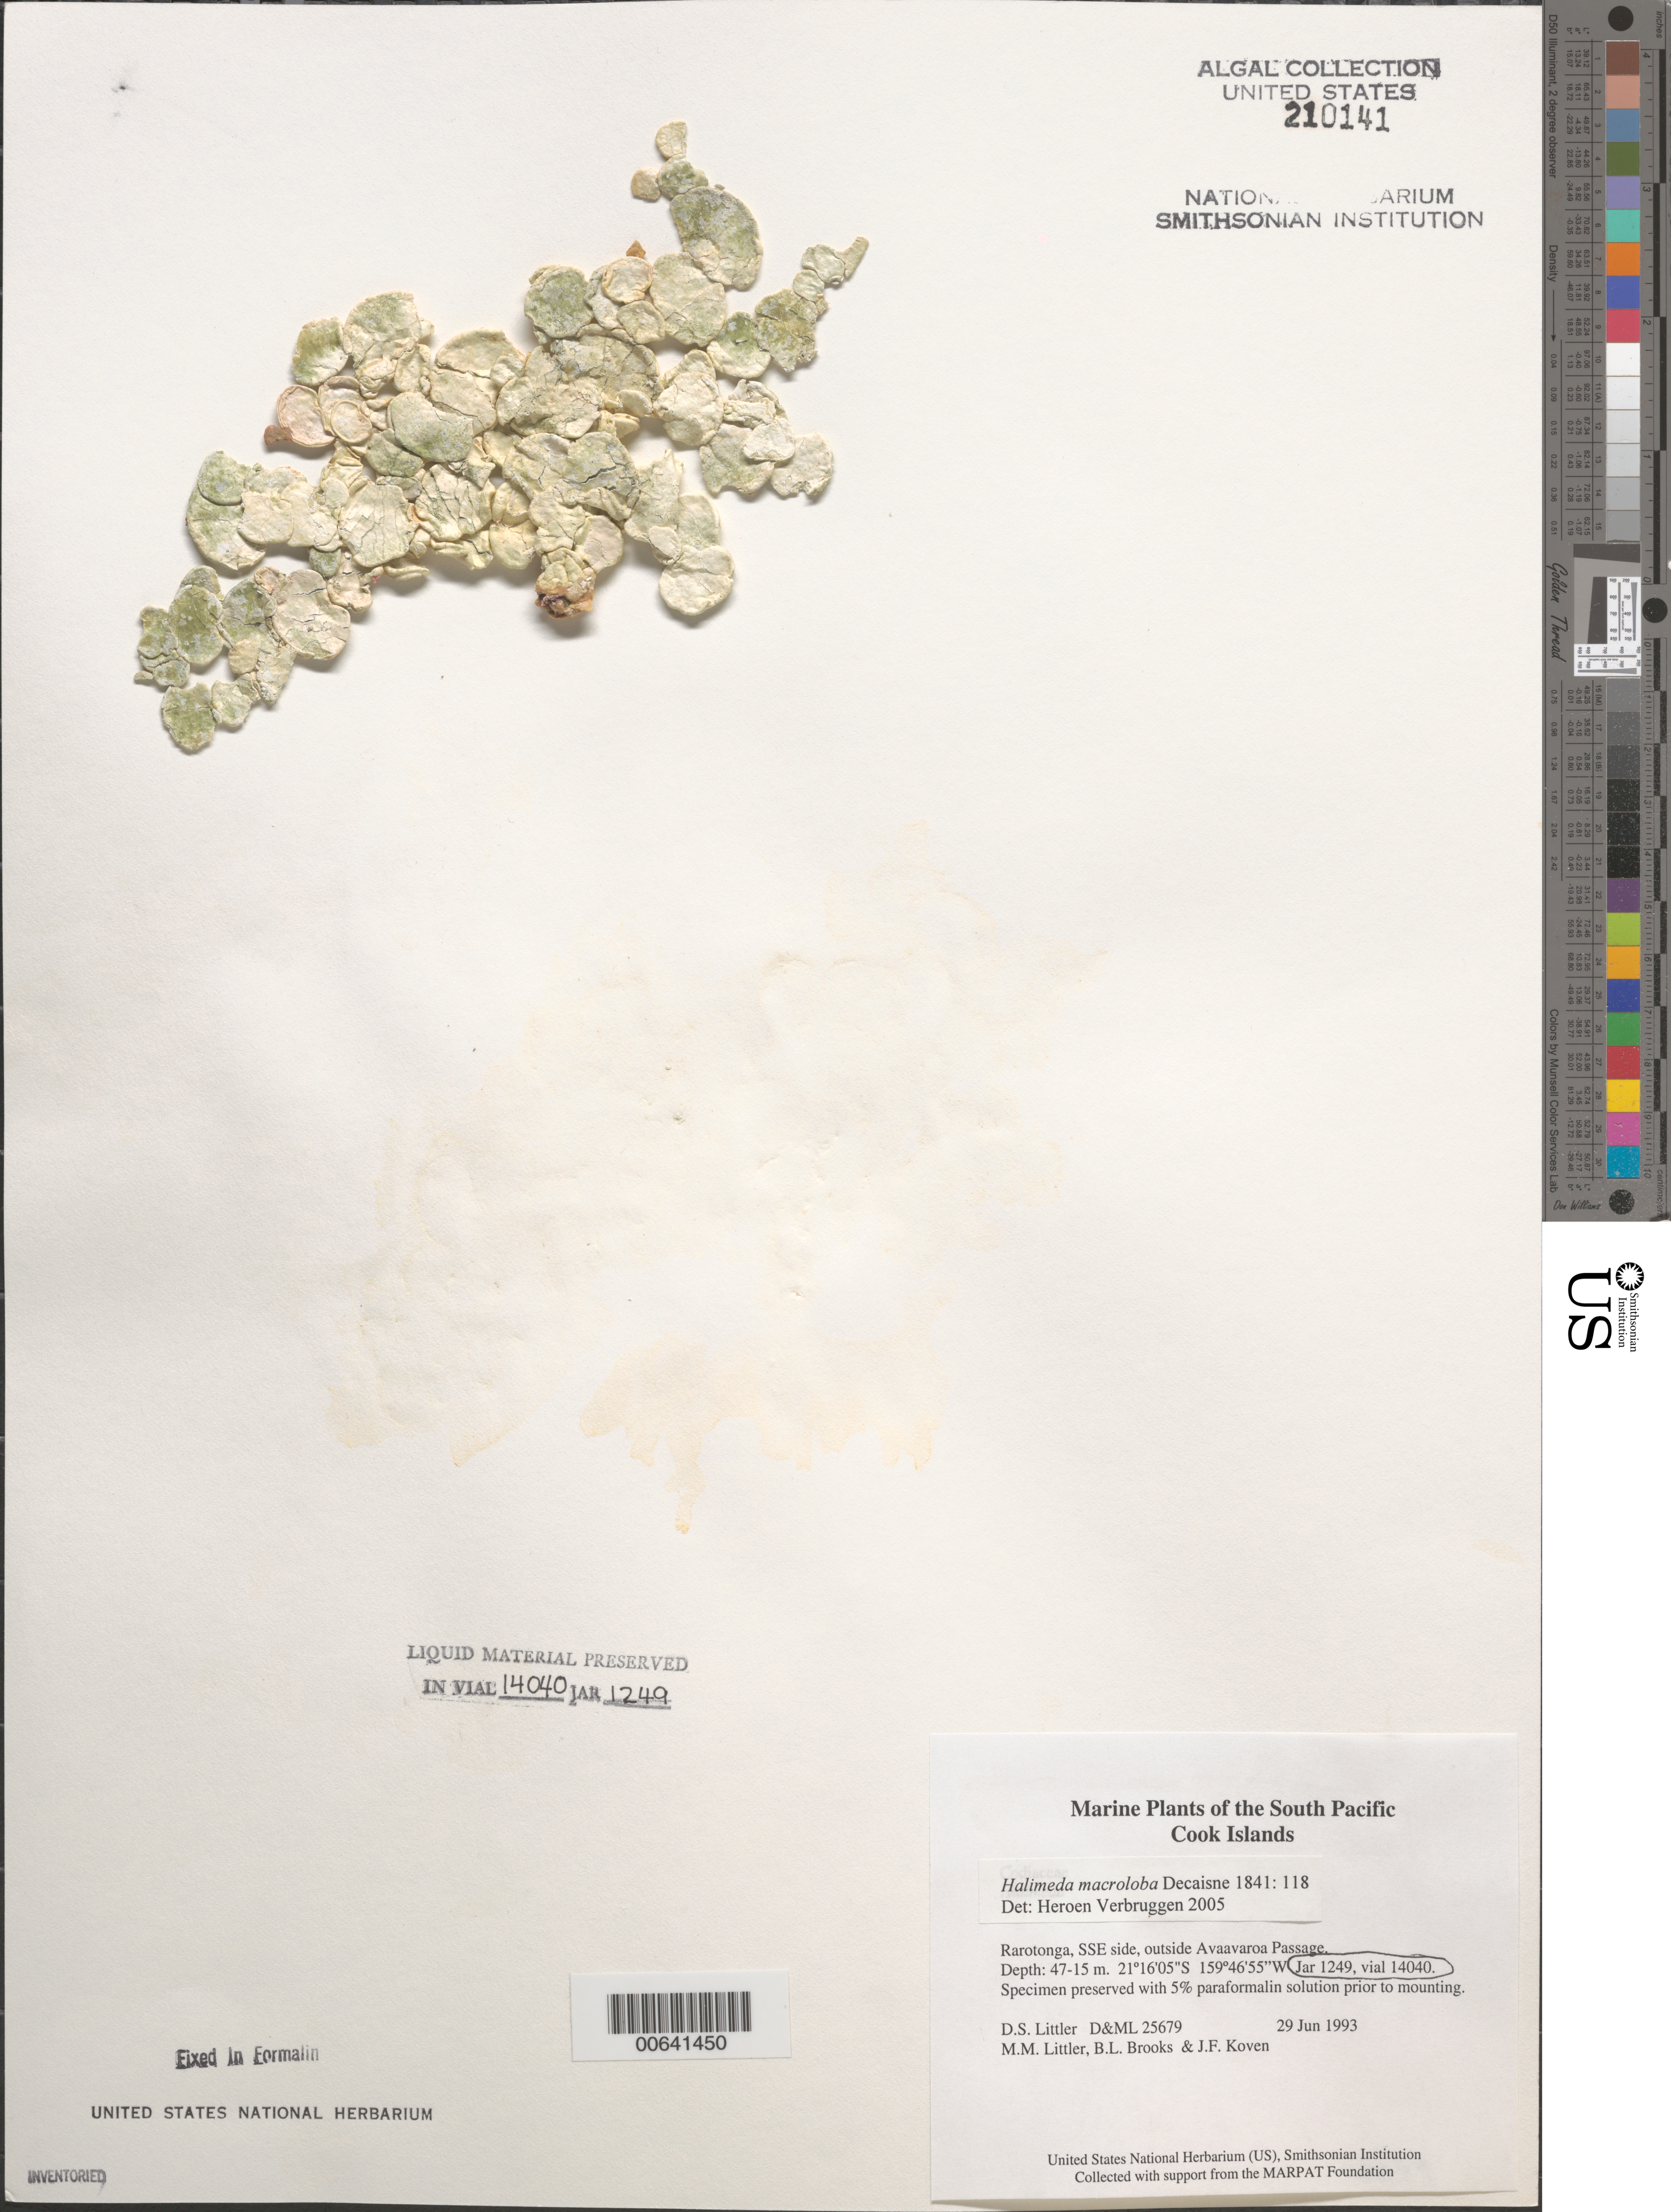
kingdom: Plantae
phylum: Chlorophyta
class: Ulvophyceae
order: Bryopsidales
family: Halimedaceae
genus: Halimeda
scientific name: Halimeda macroloba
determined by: Verbruggen, H.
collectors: D. S. Littler, M. M. Littler, B. Brooks & J. Koven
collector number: D&ML 25679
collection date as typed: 29 Jun 1993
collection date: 1993-06-29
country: Cook Islands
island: Rarotonga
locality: South southeast side, outside Avaavaroa Passage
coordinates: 21 16'05"S, 159 46'55"W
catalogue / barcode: US 210141